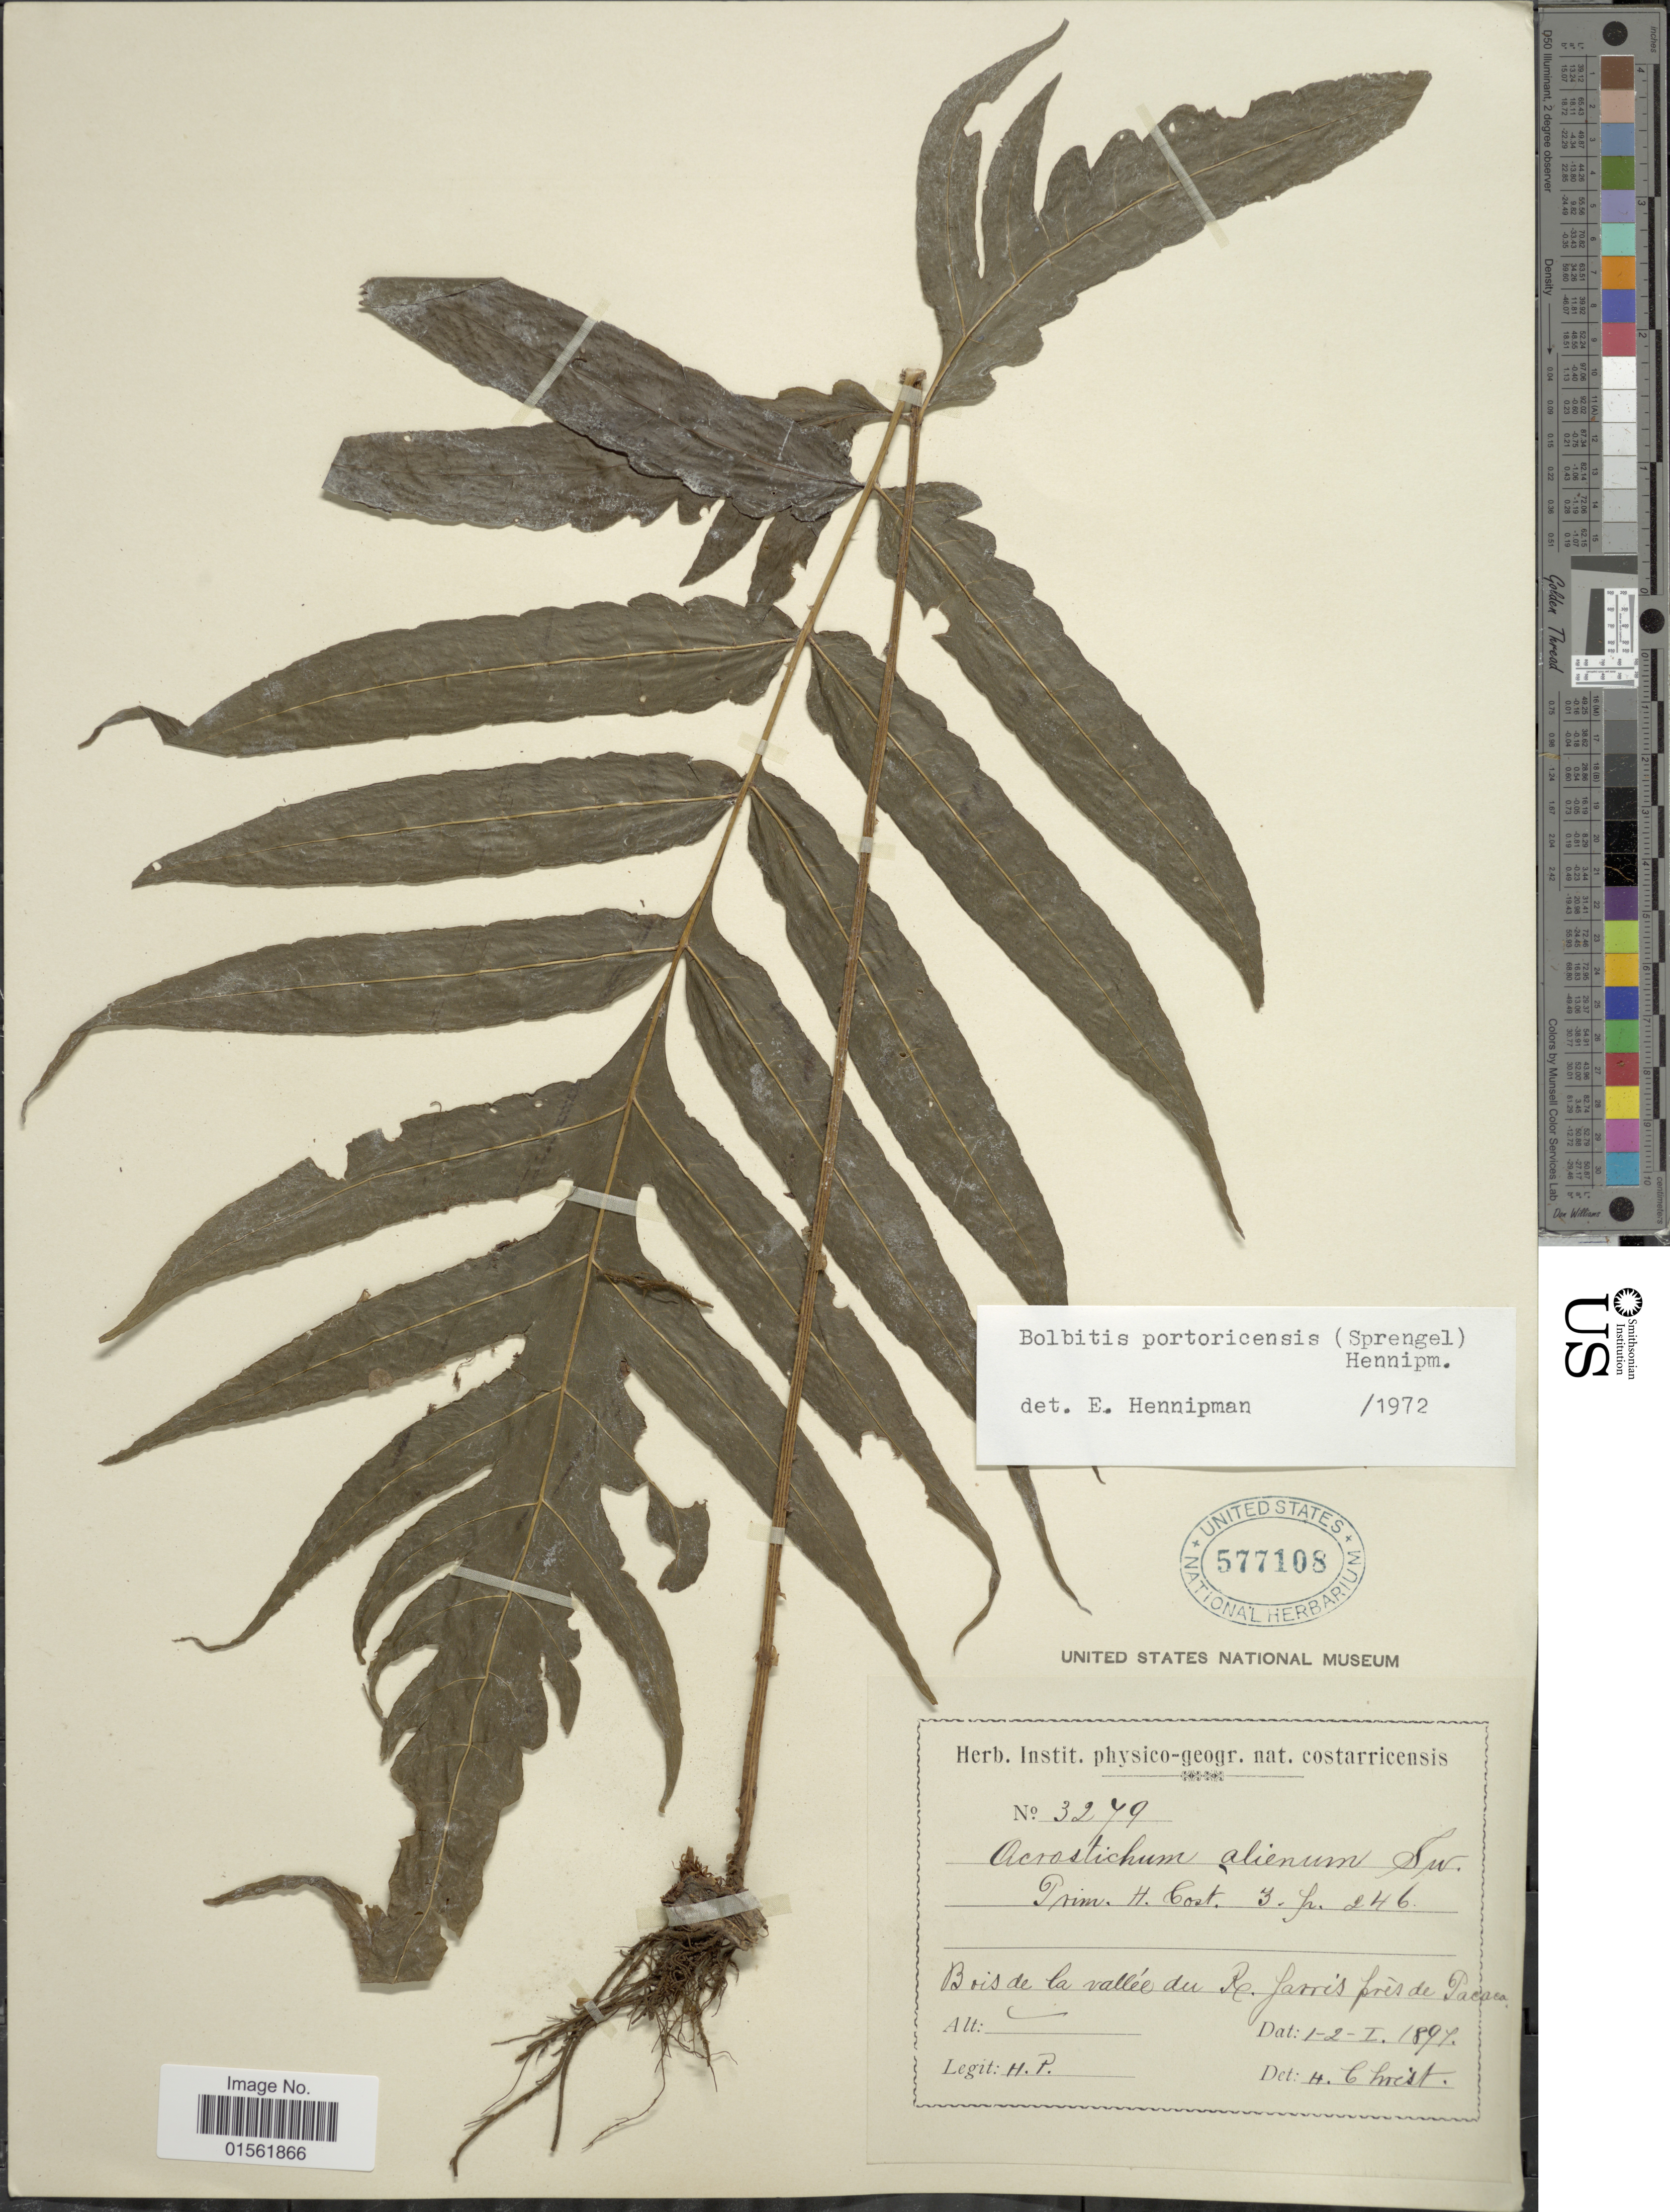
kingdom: Plantae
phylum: Tracheophyta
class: Polypodiopsida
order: Polypodiales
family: Dryopteridaceae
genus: Bolbitis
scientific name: Bolbitis portoricensis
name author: (Spreng.) Hennipman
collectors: H. P.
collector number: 3279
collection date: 1897-01-01/1897-01-02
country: Costa Rica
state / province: San José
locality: Bois de la vallée du R. Jarris près de Pacaca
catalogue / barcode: US 577108